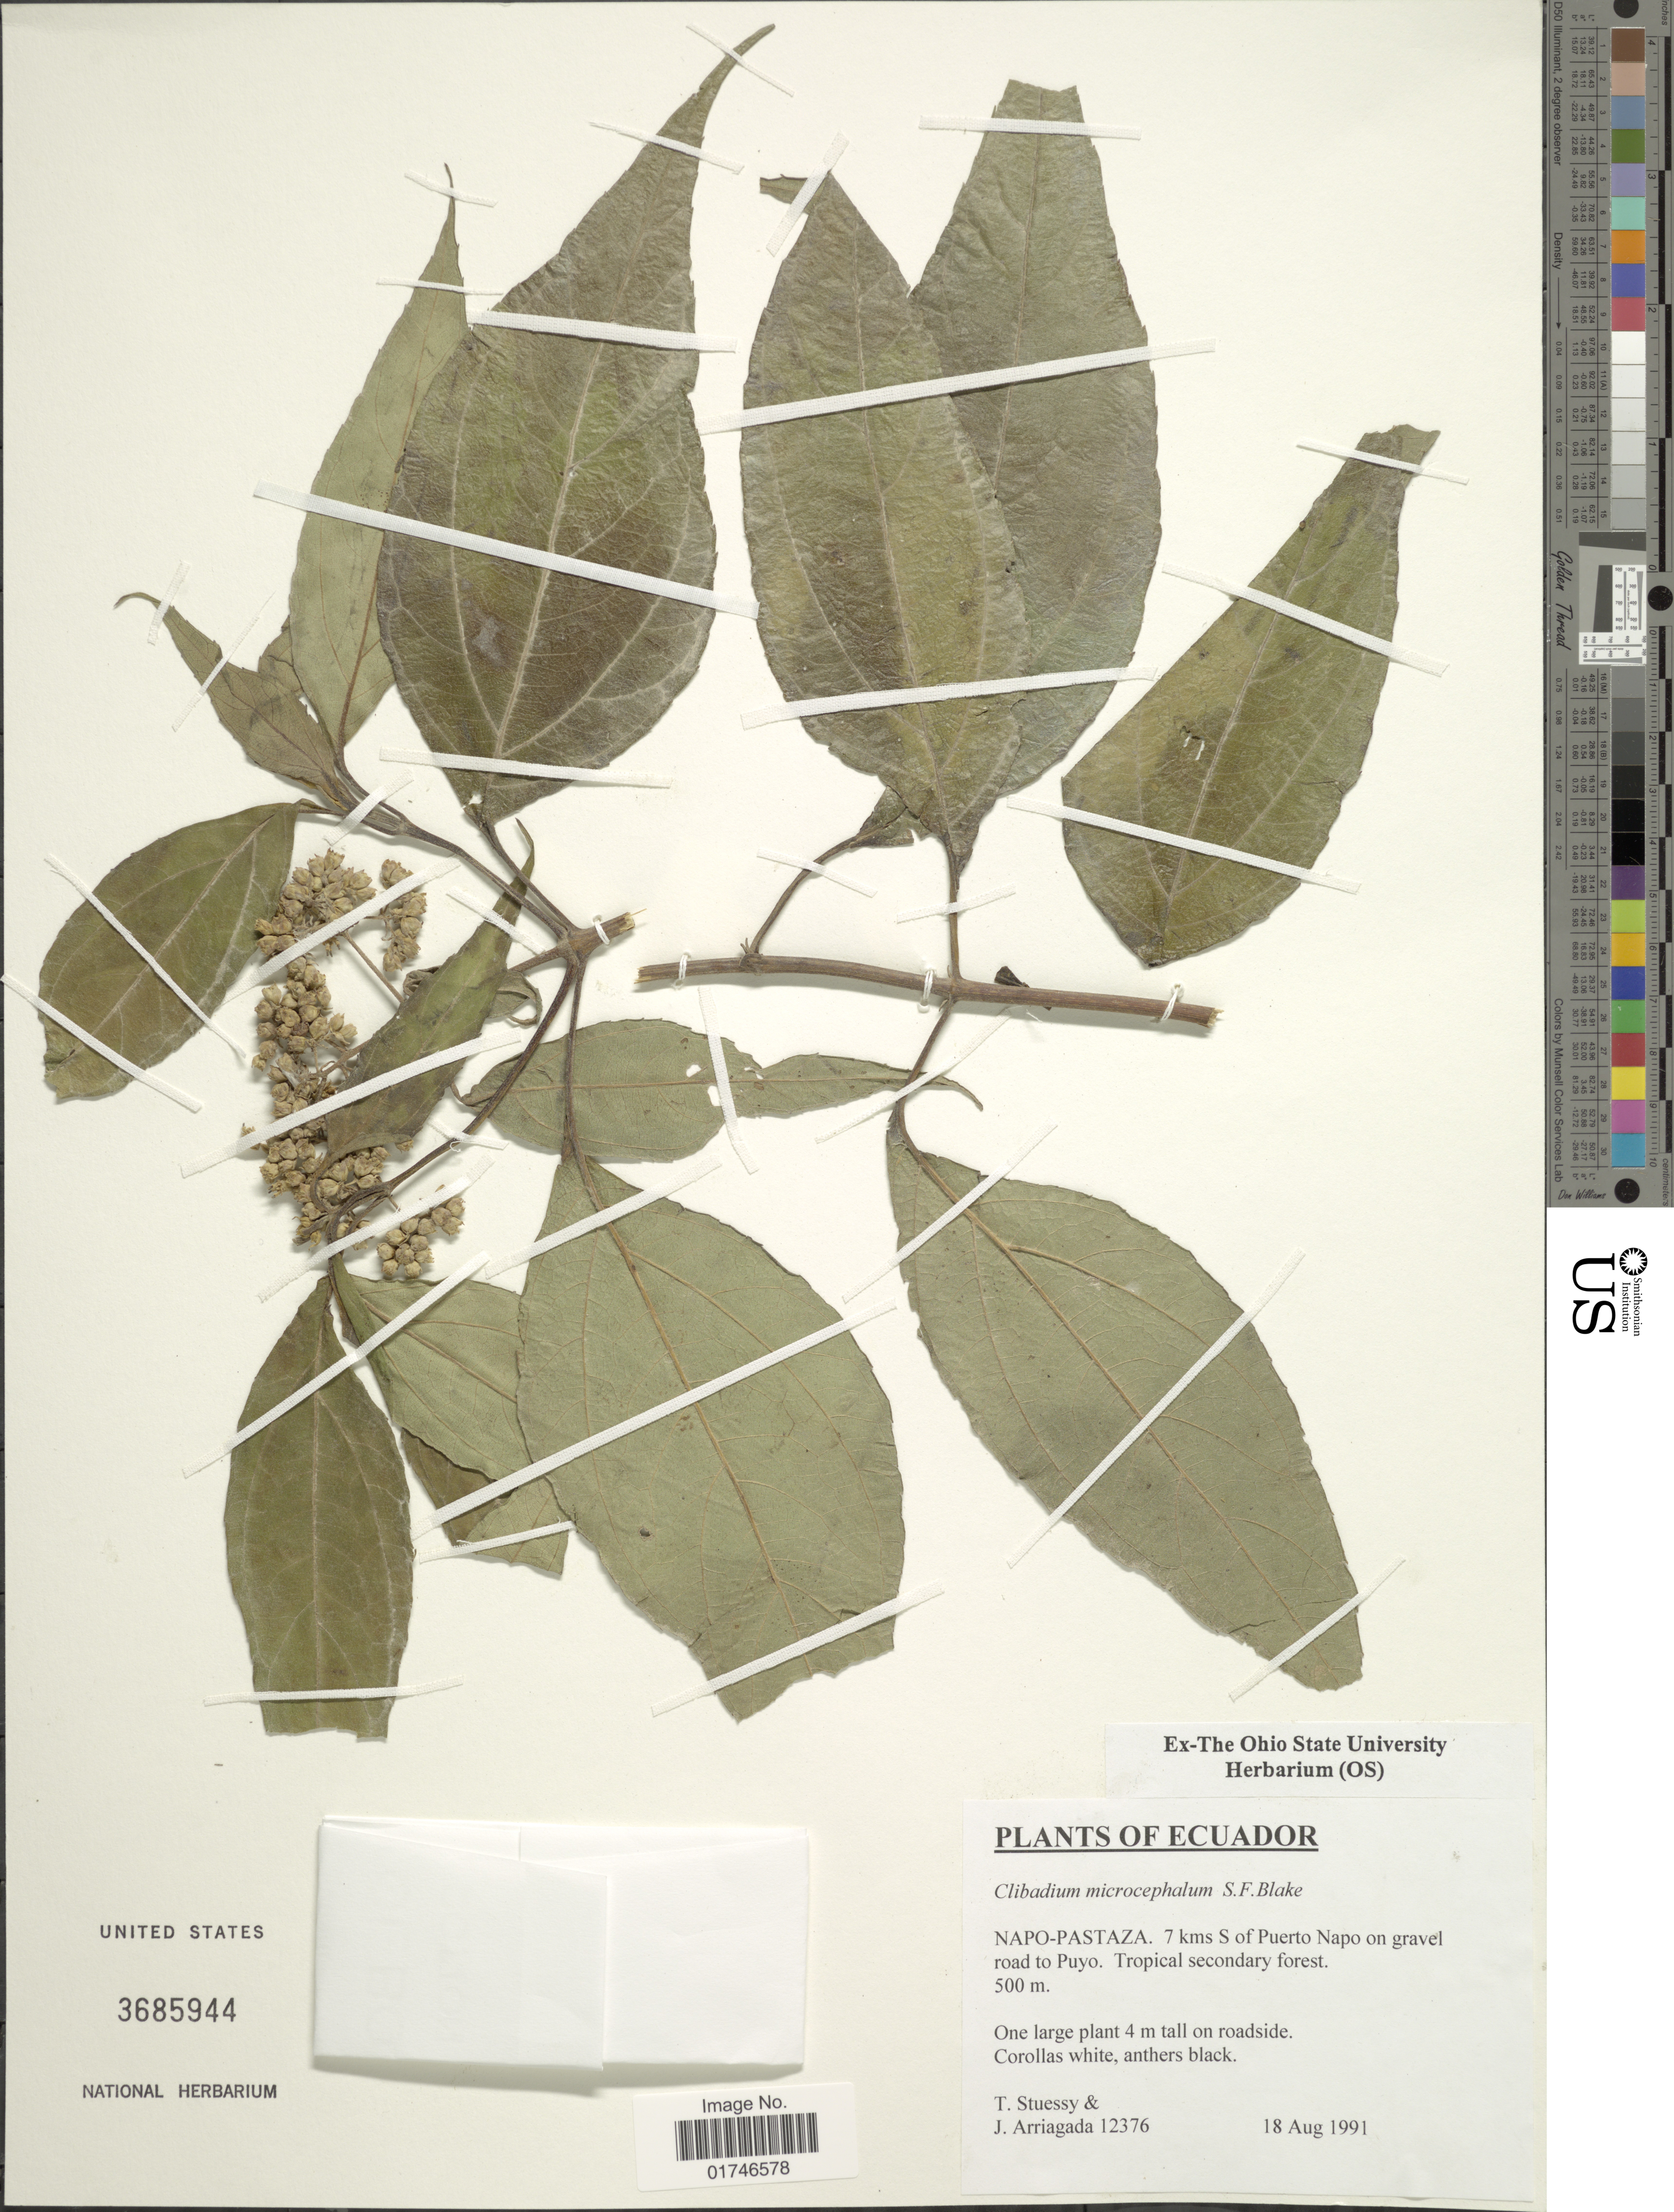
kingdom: Plantae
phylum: Tracheophyta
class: Magnoliopsida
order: Asterales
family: Asteraceae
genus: Clibadium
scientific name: Clibadium microcephalum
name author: S.F. Blake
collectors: T. Stuessy & J. Arriagada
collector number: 12376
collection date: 1991-08-18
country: Ecuador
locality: Napo-Pastaza, 7 kms S of Puerto Napo on gravel road to Puyo.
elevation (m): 500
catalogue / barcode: US 3685944